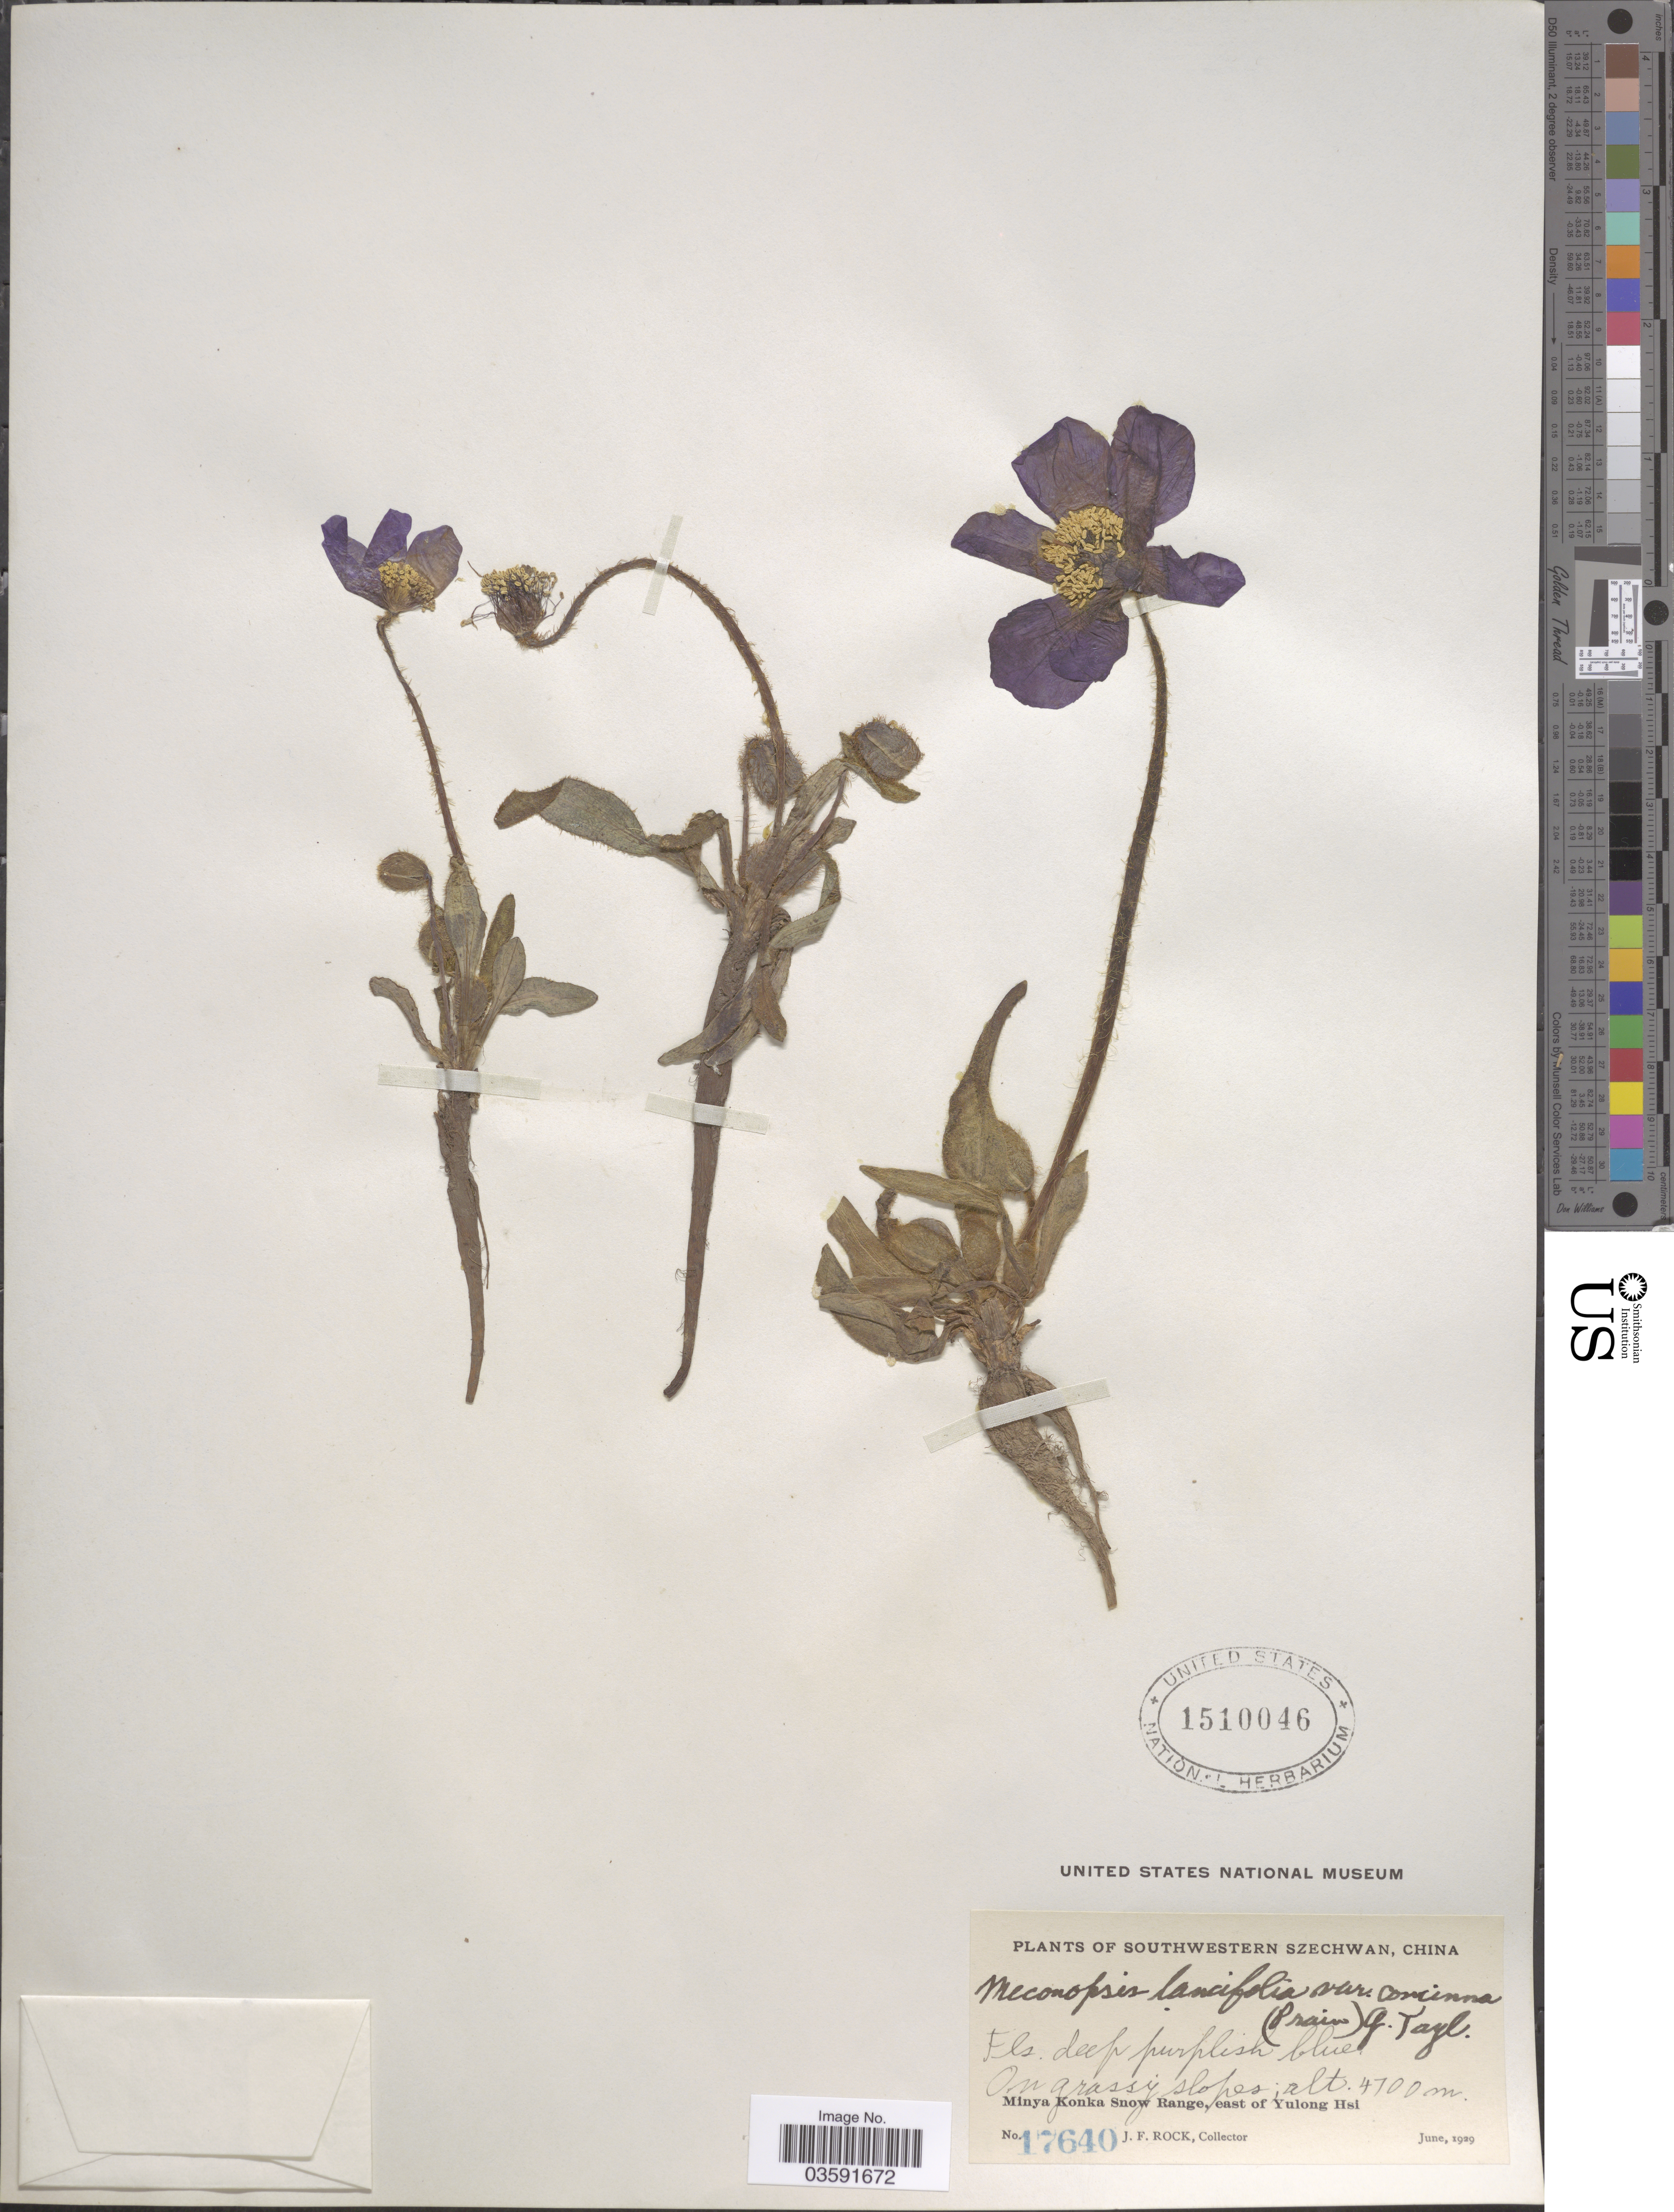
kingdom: Plantae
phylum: Tracheophyta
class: Magnoliopsida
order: Ranunculales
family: Papaveraceae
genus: Meconopsis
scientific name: Meconopsis lancifolia var. concinna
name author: (Prain) G. Taylor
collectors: J. Rock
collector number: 17640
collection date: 1929-06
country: China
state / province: Sichuan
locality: Southwestern Szechwan. Minya Konka Snow Range, east of Yulong Hsi.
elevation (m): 4700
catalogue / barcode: US 1510046